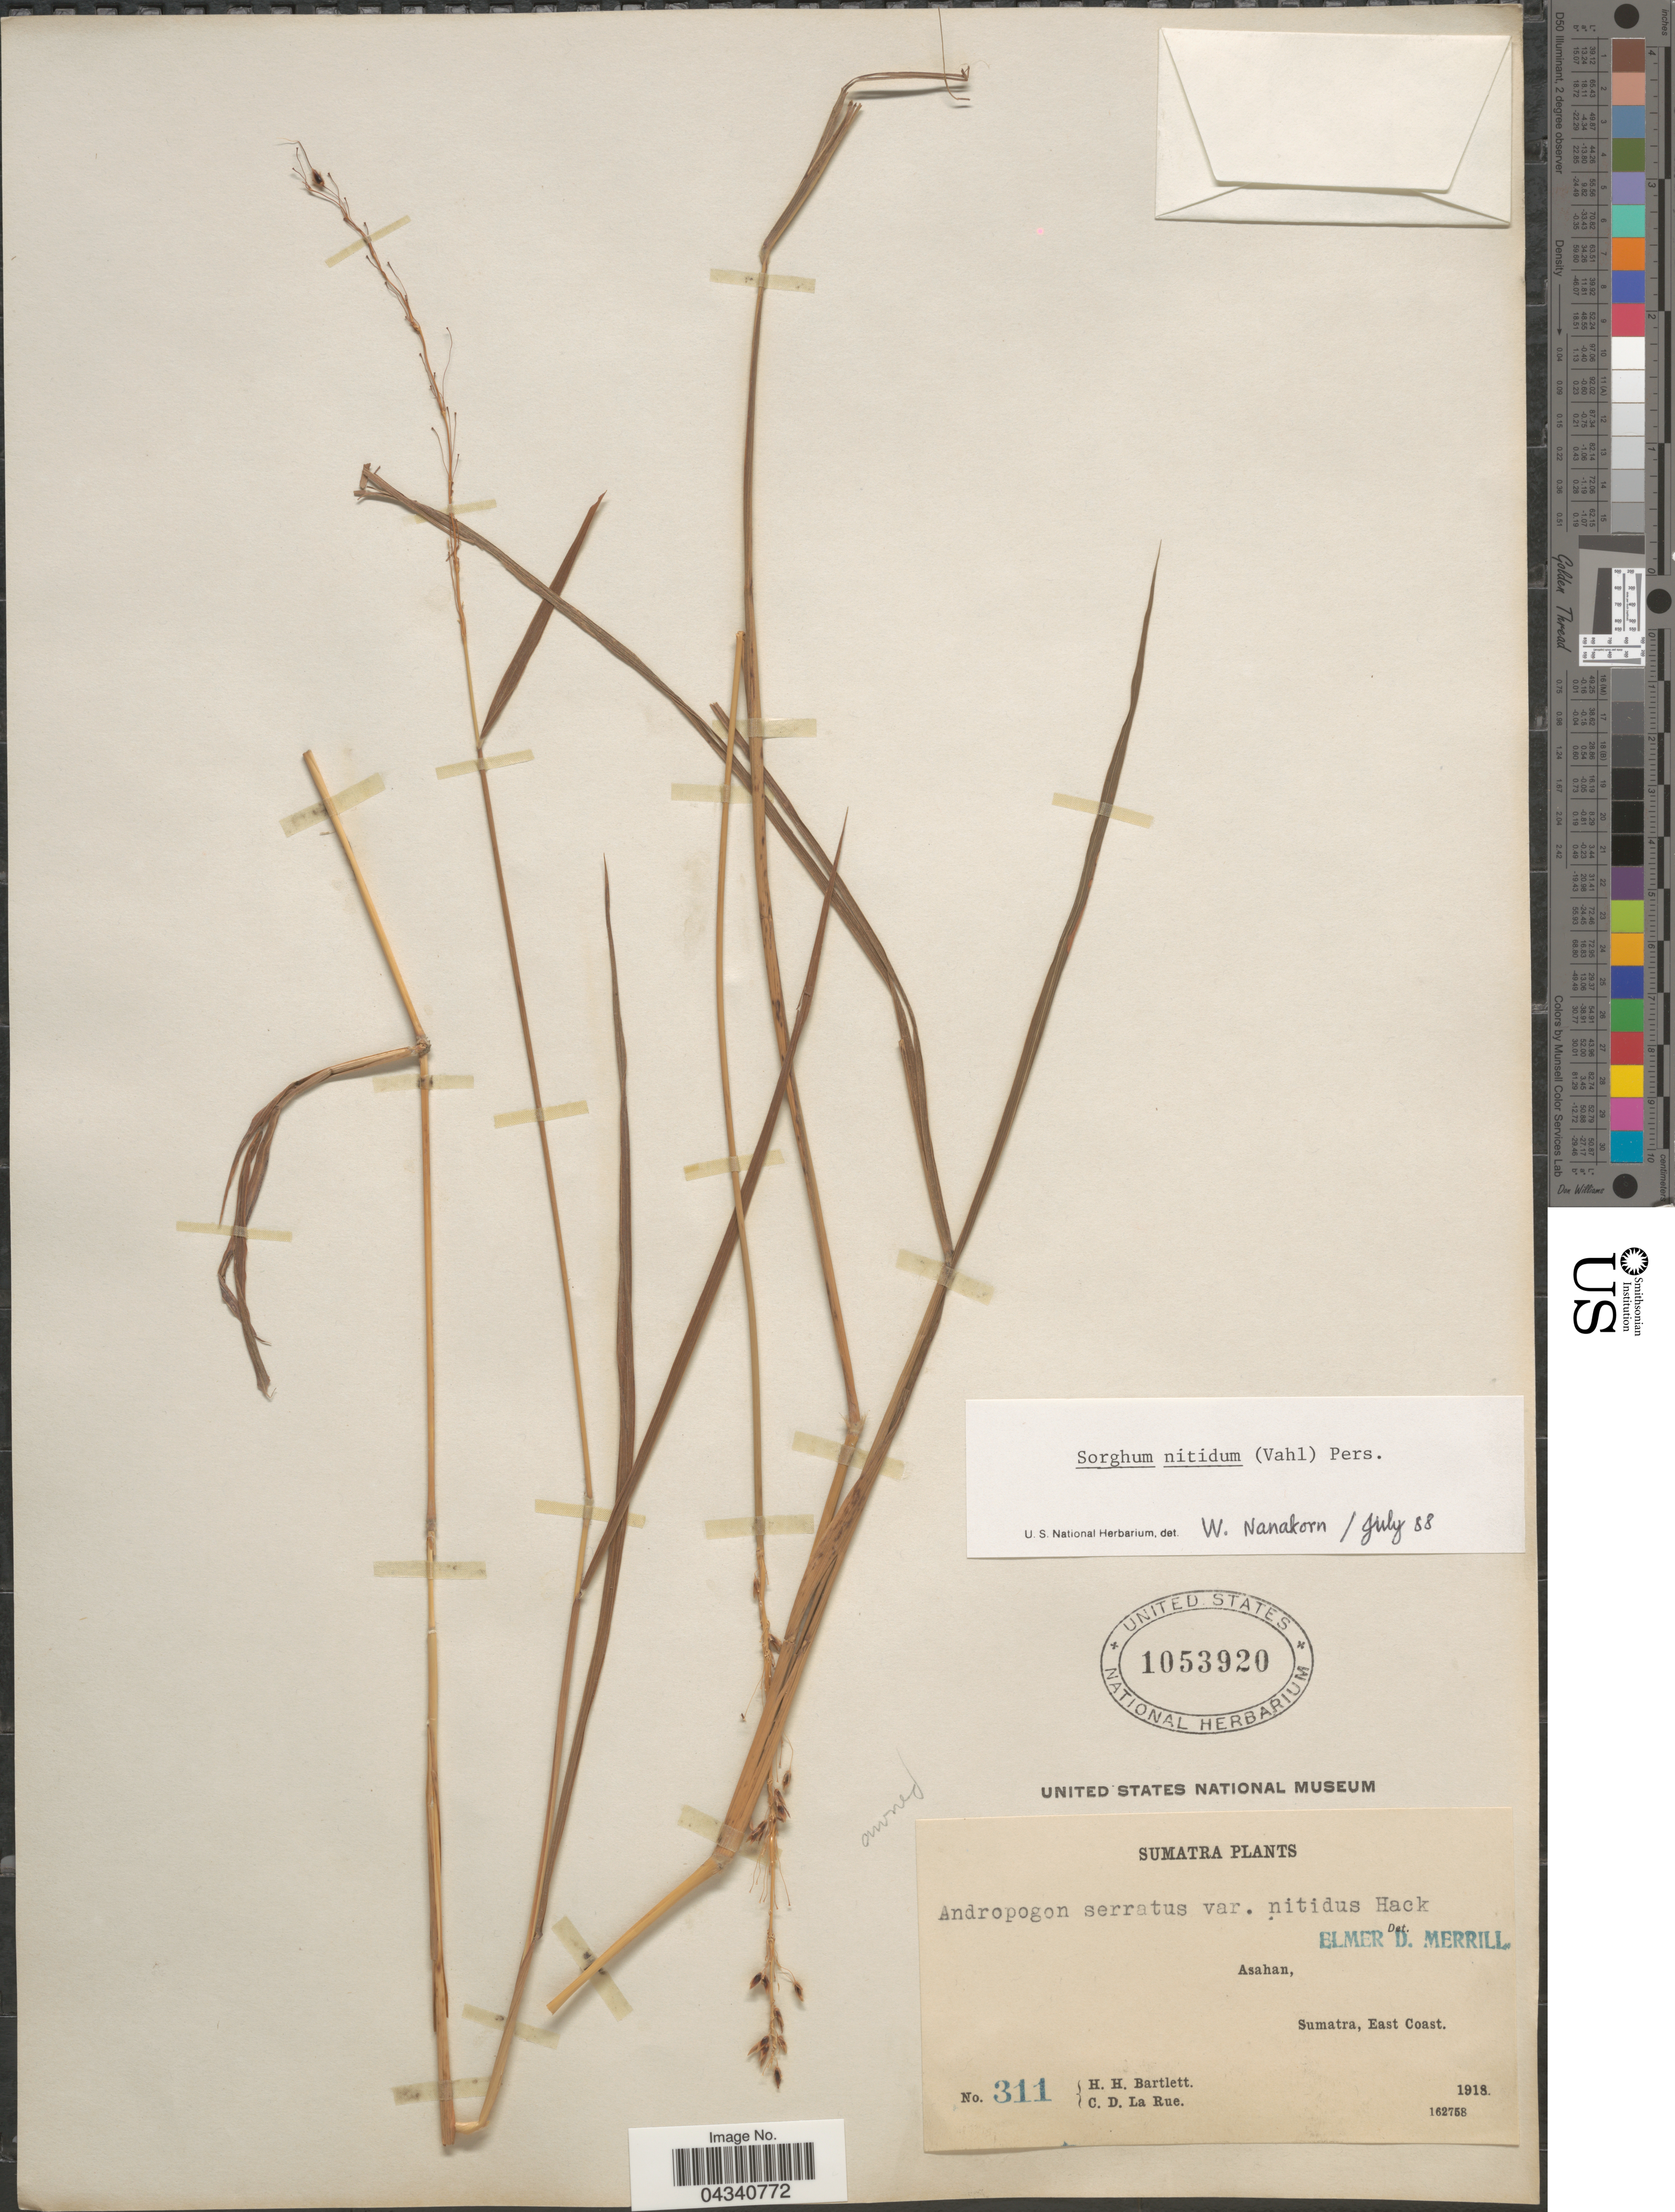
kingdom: Plantae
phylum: Tracheophyta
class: Liliopsida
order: Poales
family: Poaceae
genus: Sorghum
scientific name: Sorghum nitidum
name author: (Vahl) Pers.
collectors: H. H. Bartlett & C. La Rue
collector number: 311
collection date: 1918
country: Indonesia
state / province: Sumatra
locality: Asahan, Sumatra, East Coast.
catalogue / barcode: US 1053920